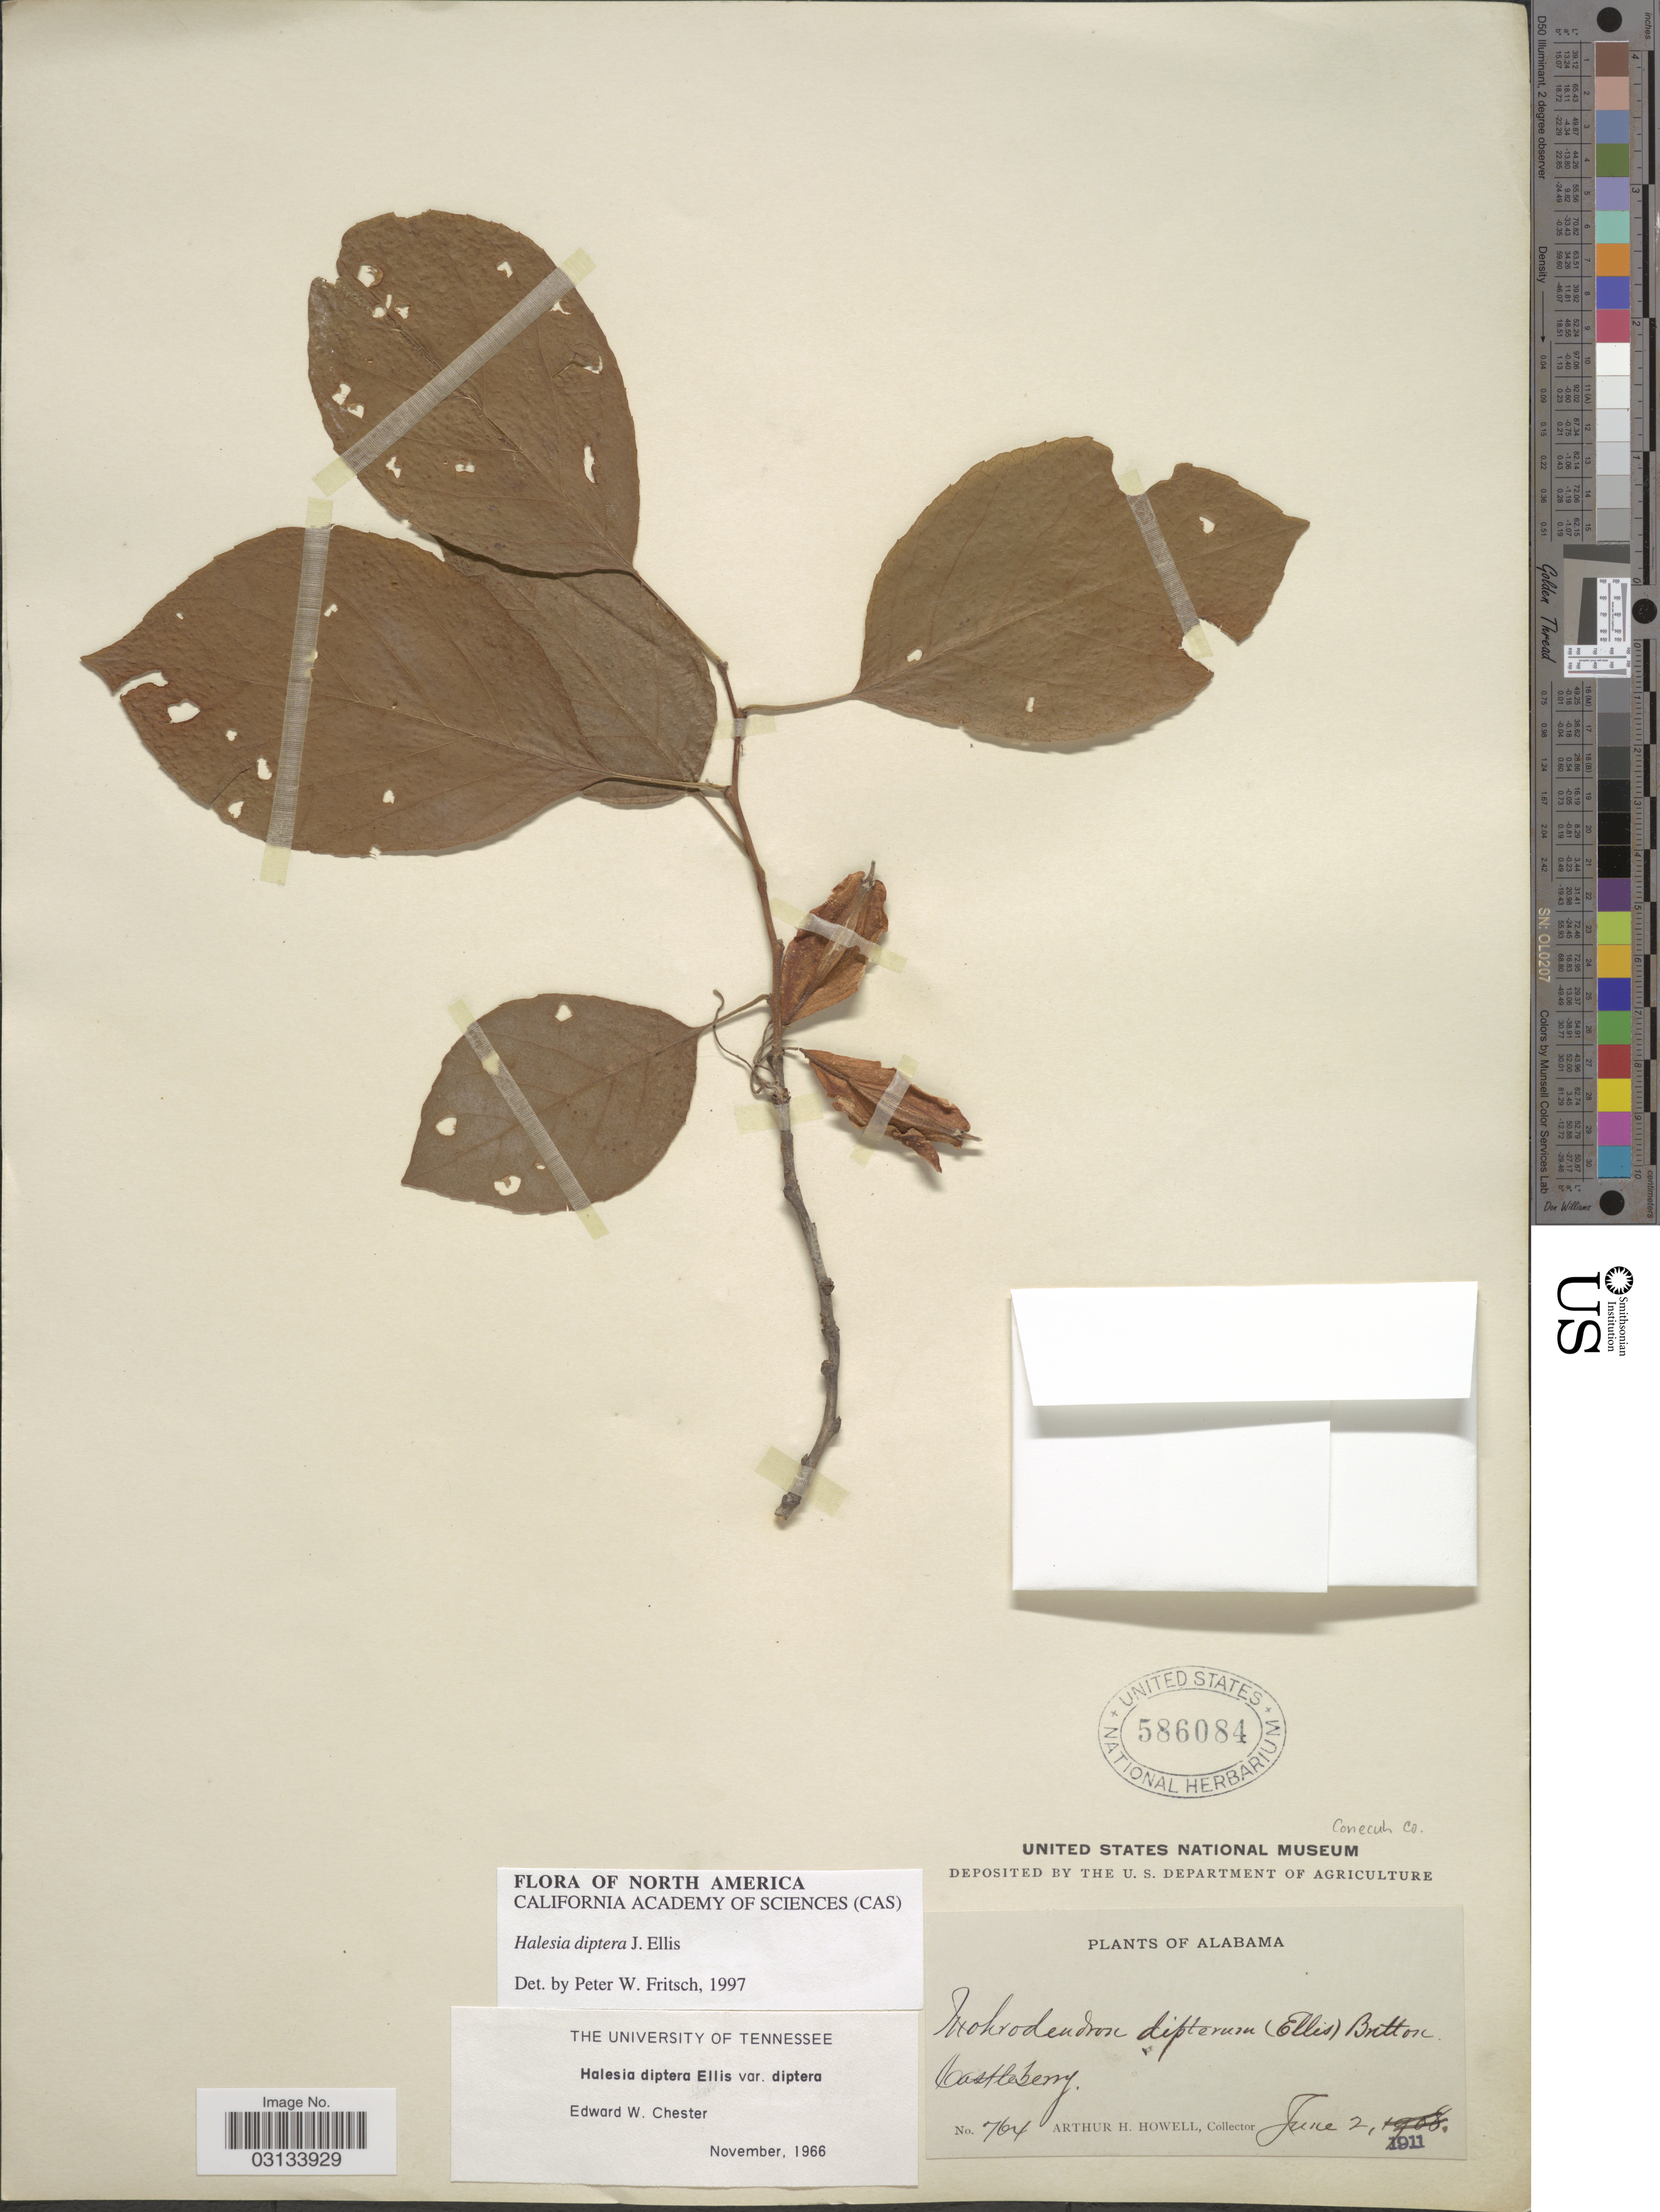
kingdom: Plantae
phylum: Tracheophyta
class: Magnoliopsida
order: Ericales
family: Styracaceae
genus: Halesia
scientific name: Halesia diptera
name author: J. Ellis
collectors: A. H. Howell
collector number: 764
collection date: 1911-06-02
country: United States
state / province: Alabama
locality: Castleberry. Conecuh Co.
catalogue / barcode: US 586084